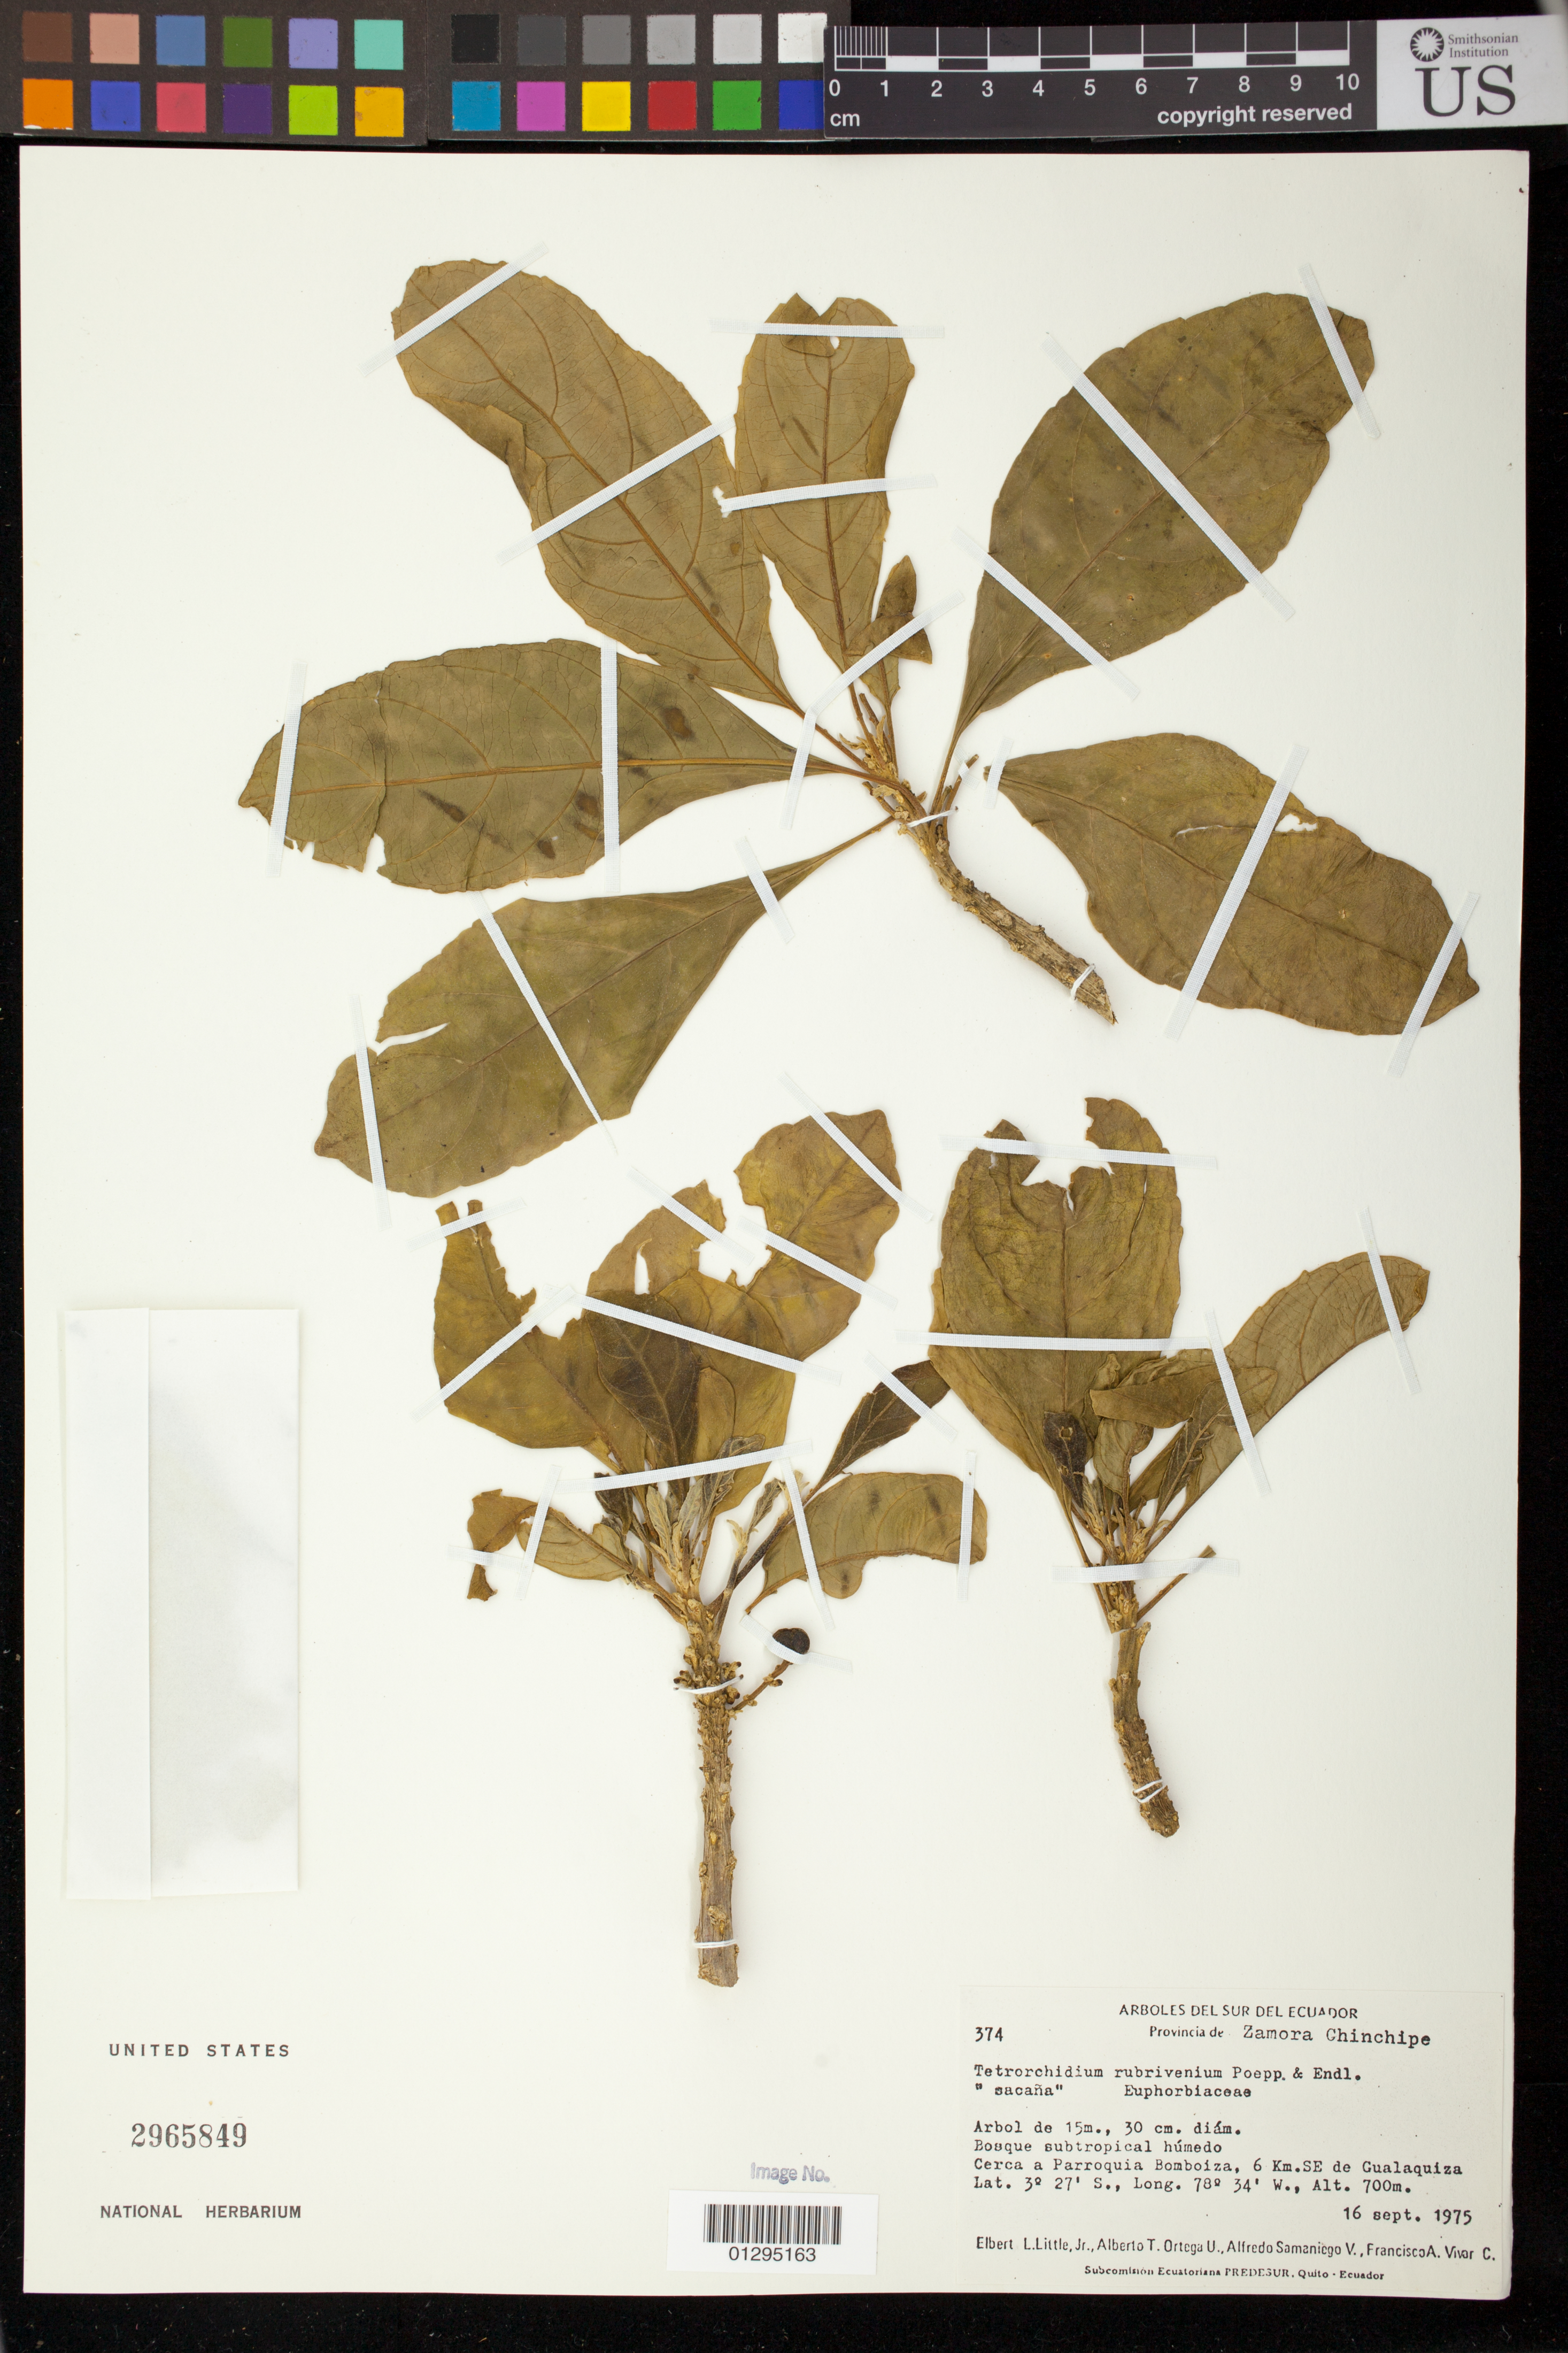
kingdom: Plantae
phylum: Tracheophyta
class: Magnoliopsida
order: Malpighiales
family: Euphorbiaceae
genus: Tetrorchidium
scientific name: Tetrorchidium rubrivenium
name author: Poepp.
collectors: E. L. Little, A. T. Ortega U., A. Samaniago V. & F. A. Vivar C.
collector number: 374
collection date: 1975-09-16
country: Ecuador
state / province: Morona-Santiago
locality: Provincia de Zamore Chinchipe. Cerca a Parroquia Bomboiza, 6 km. SE de Gualaquiza.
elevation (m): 700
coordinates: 3°27'S, 78°34'W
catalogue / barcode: US 2965849